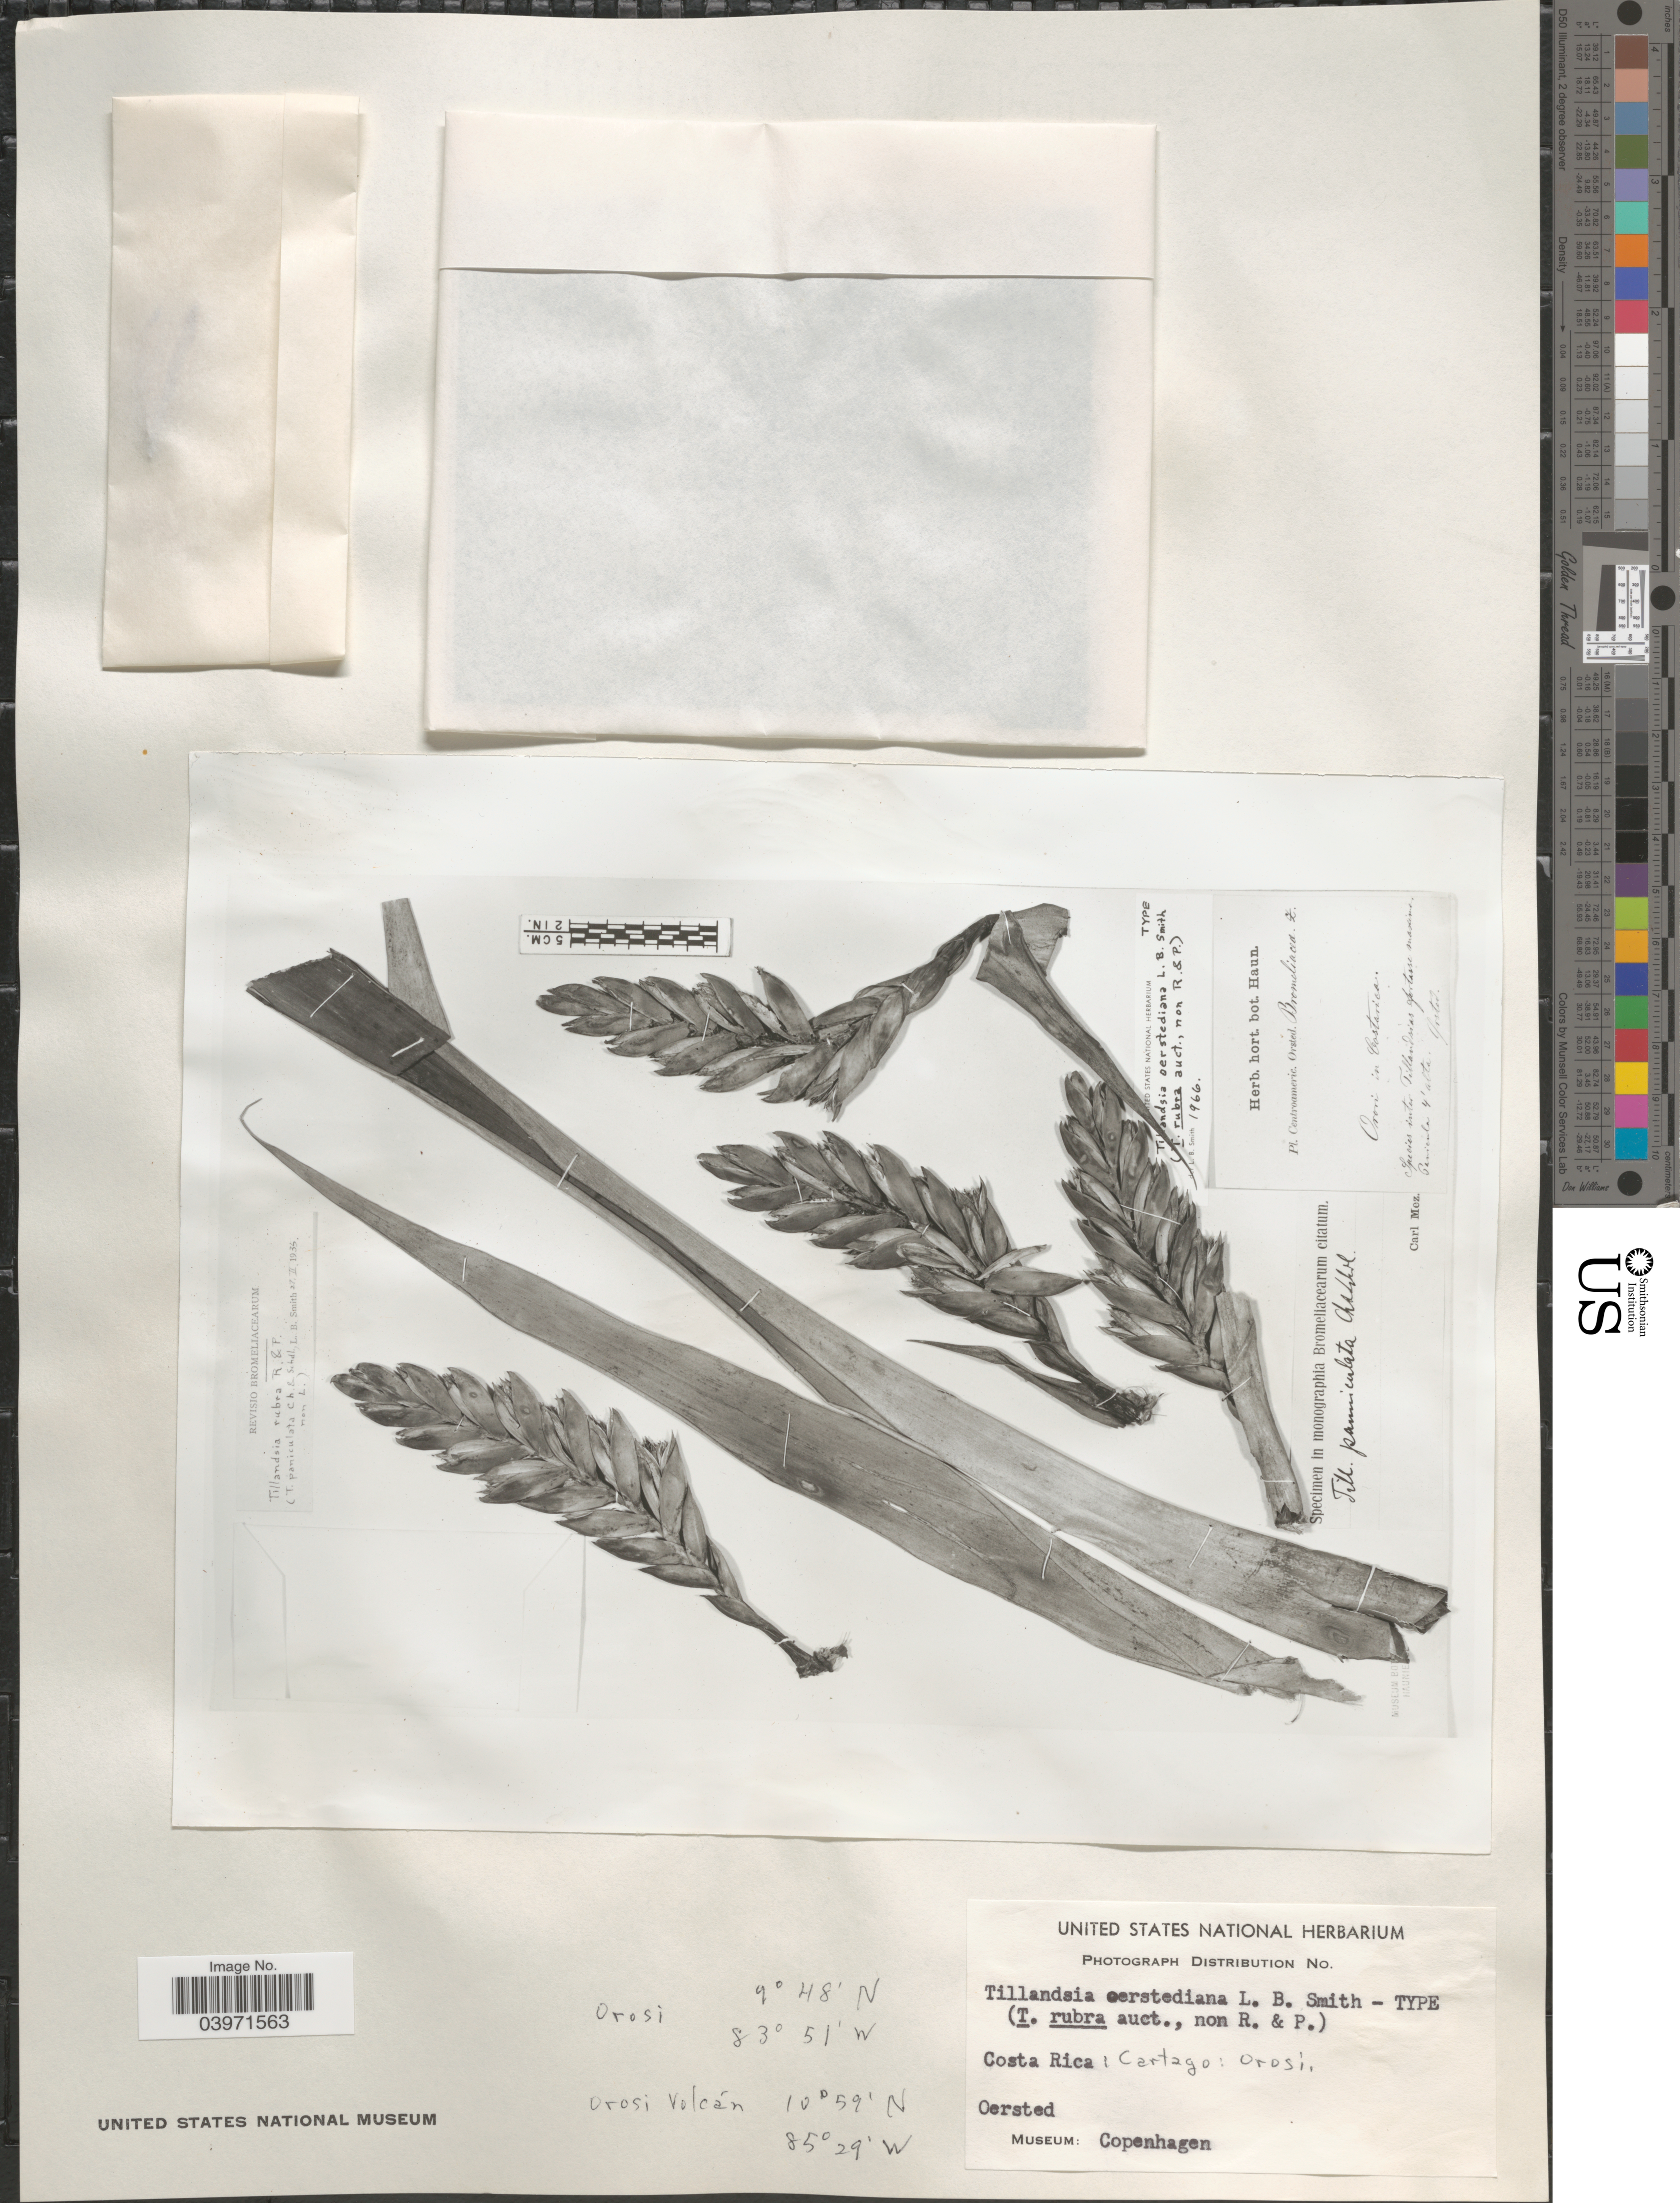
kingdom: Plantae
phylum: Tracheophyta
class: Liliopsida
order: Poales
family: Bromeliaceae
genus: Tillandsia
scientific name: Tillandsia oerstediana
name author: L.B. Sm.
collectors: Oersted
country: Costa Rica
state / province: Cartago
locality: Orosi.Orosi Volcán.